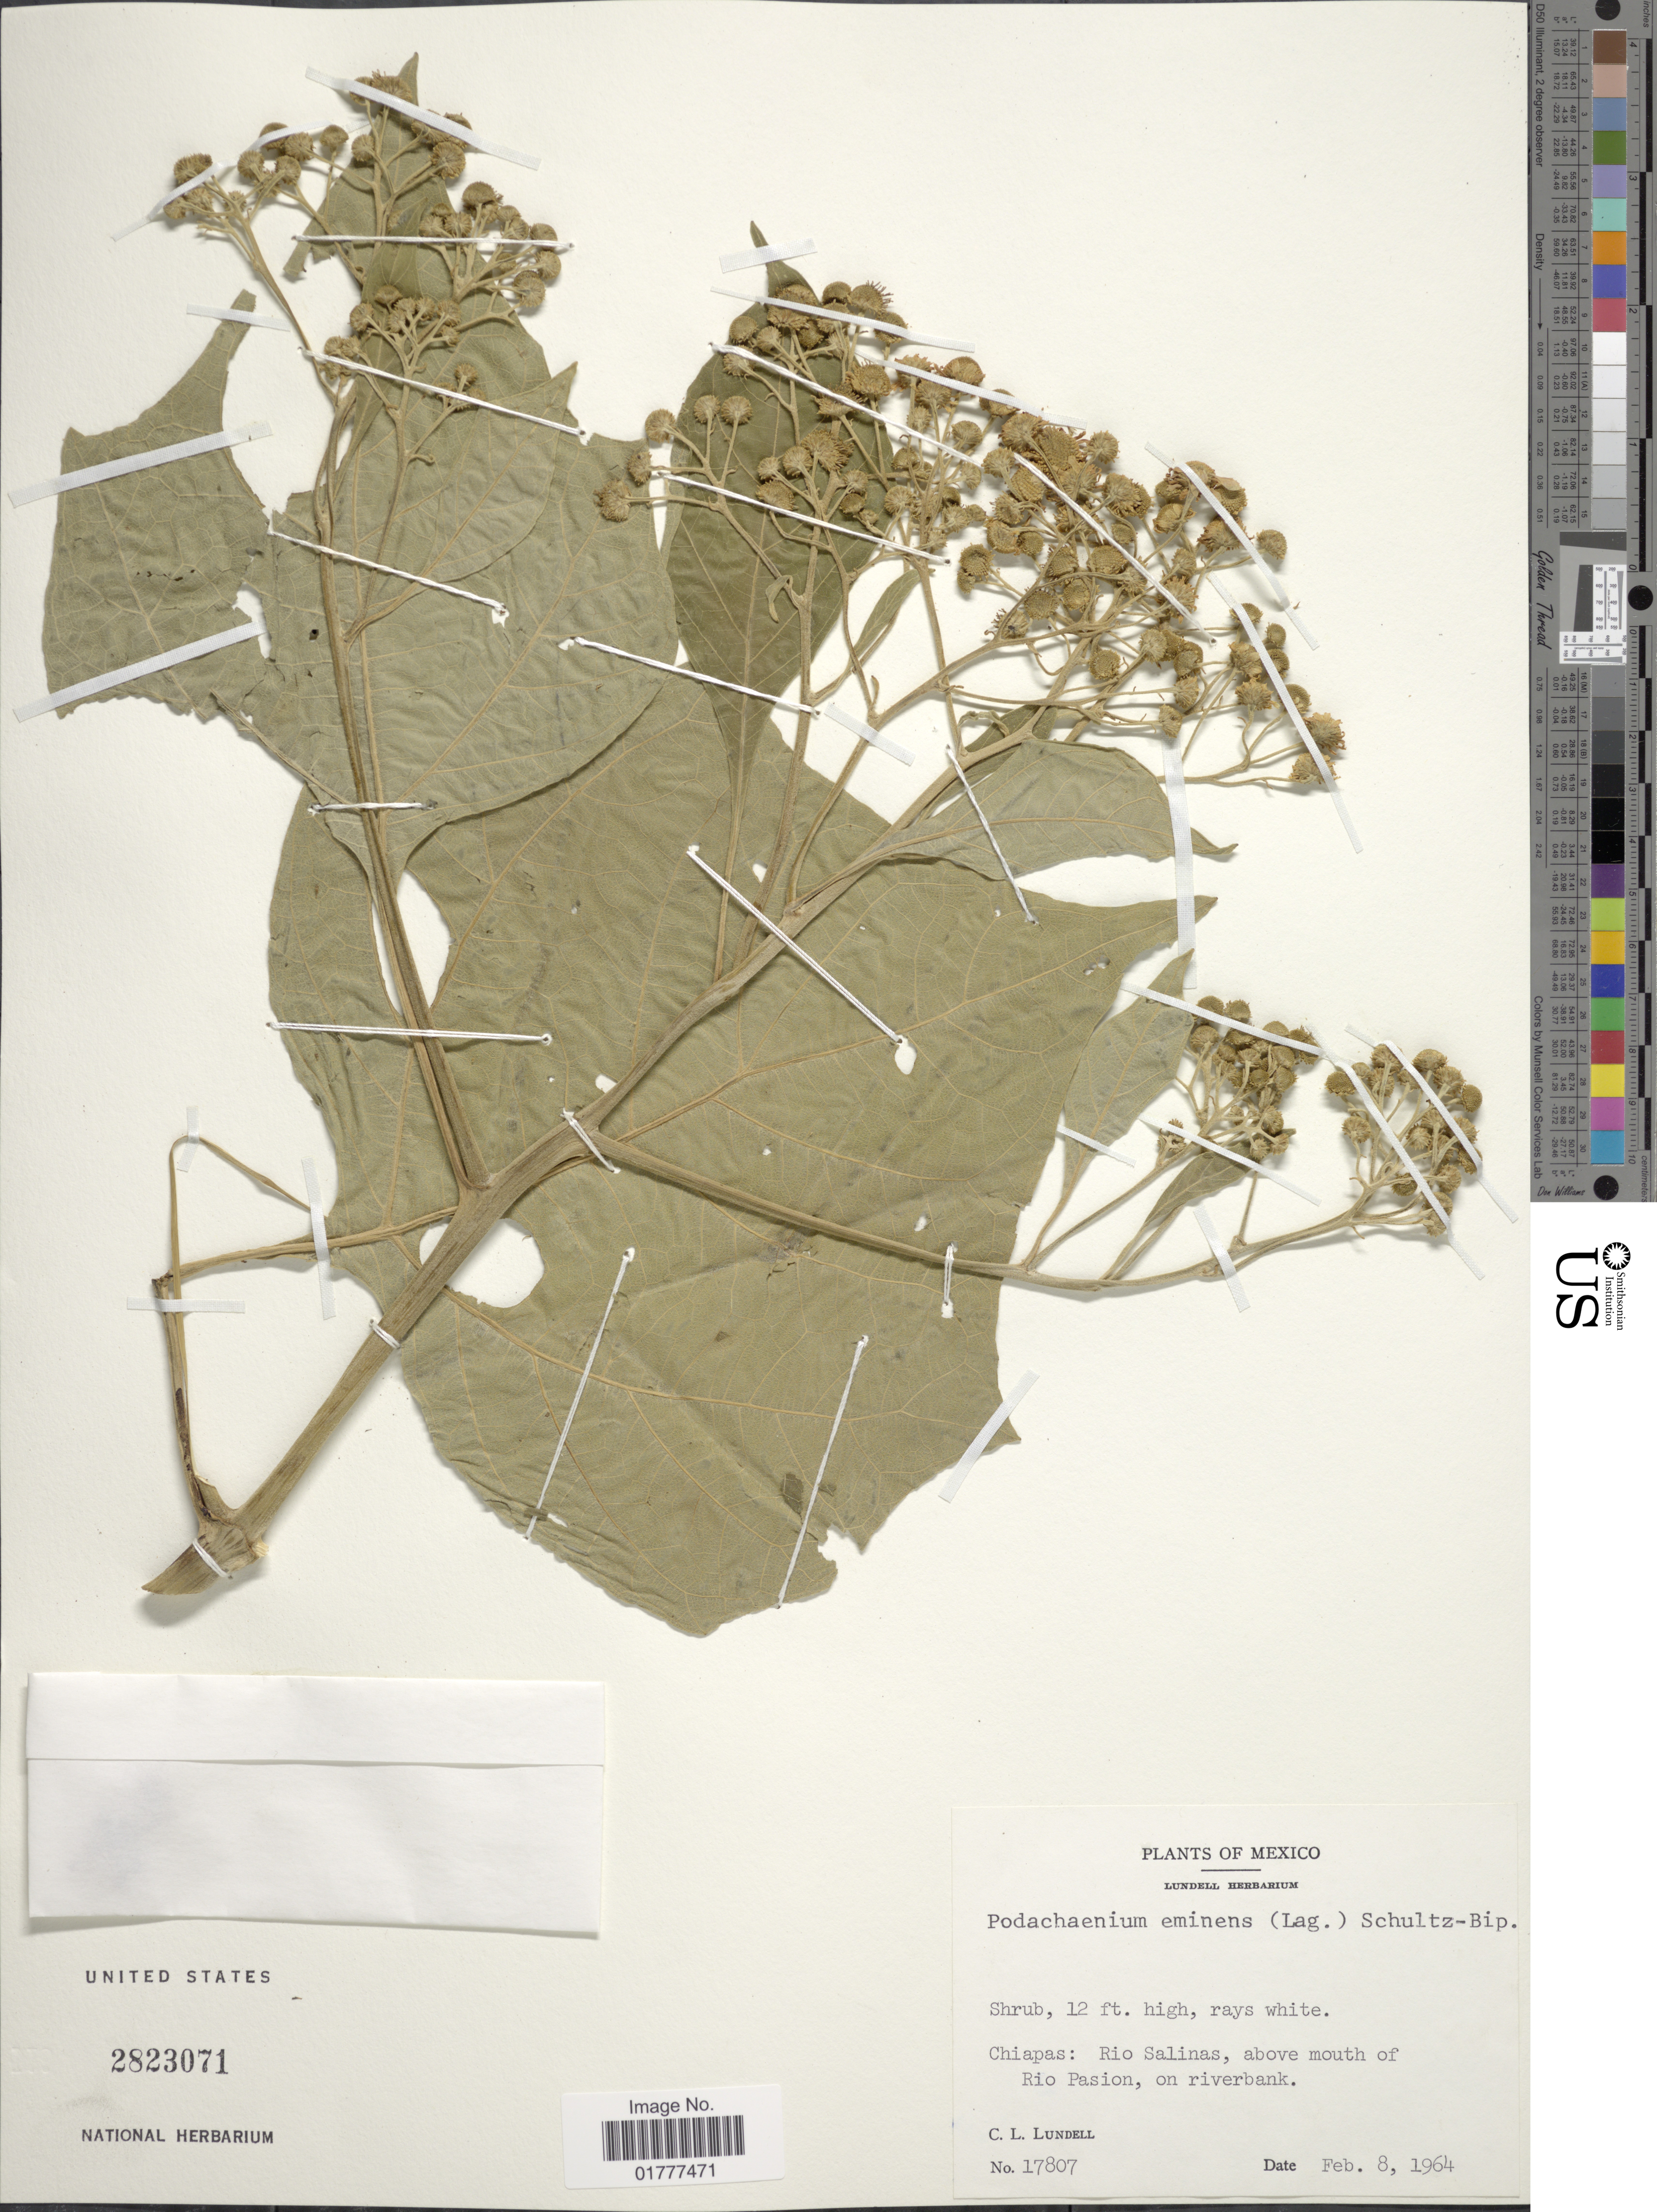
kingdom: Plantae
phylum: Tracheophyta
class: Magnoliopsida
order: Asterales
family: Asteraceae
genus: Podachaenium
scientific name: Podachaenium eminens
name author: (Lag.) Sch. Bip. ex Sch. Bip.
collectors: C. L. Lundell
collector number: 17807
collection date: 1964-02-08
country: Mexico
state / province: Chiapas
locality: Chiapas: Rio Salinas, above mouth of Rio Pasion, on riverbank.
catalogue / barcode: US 2823071